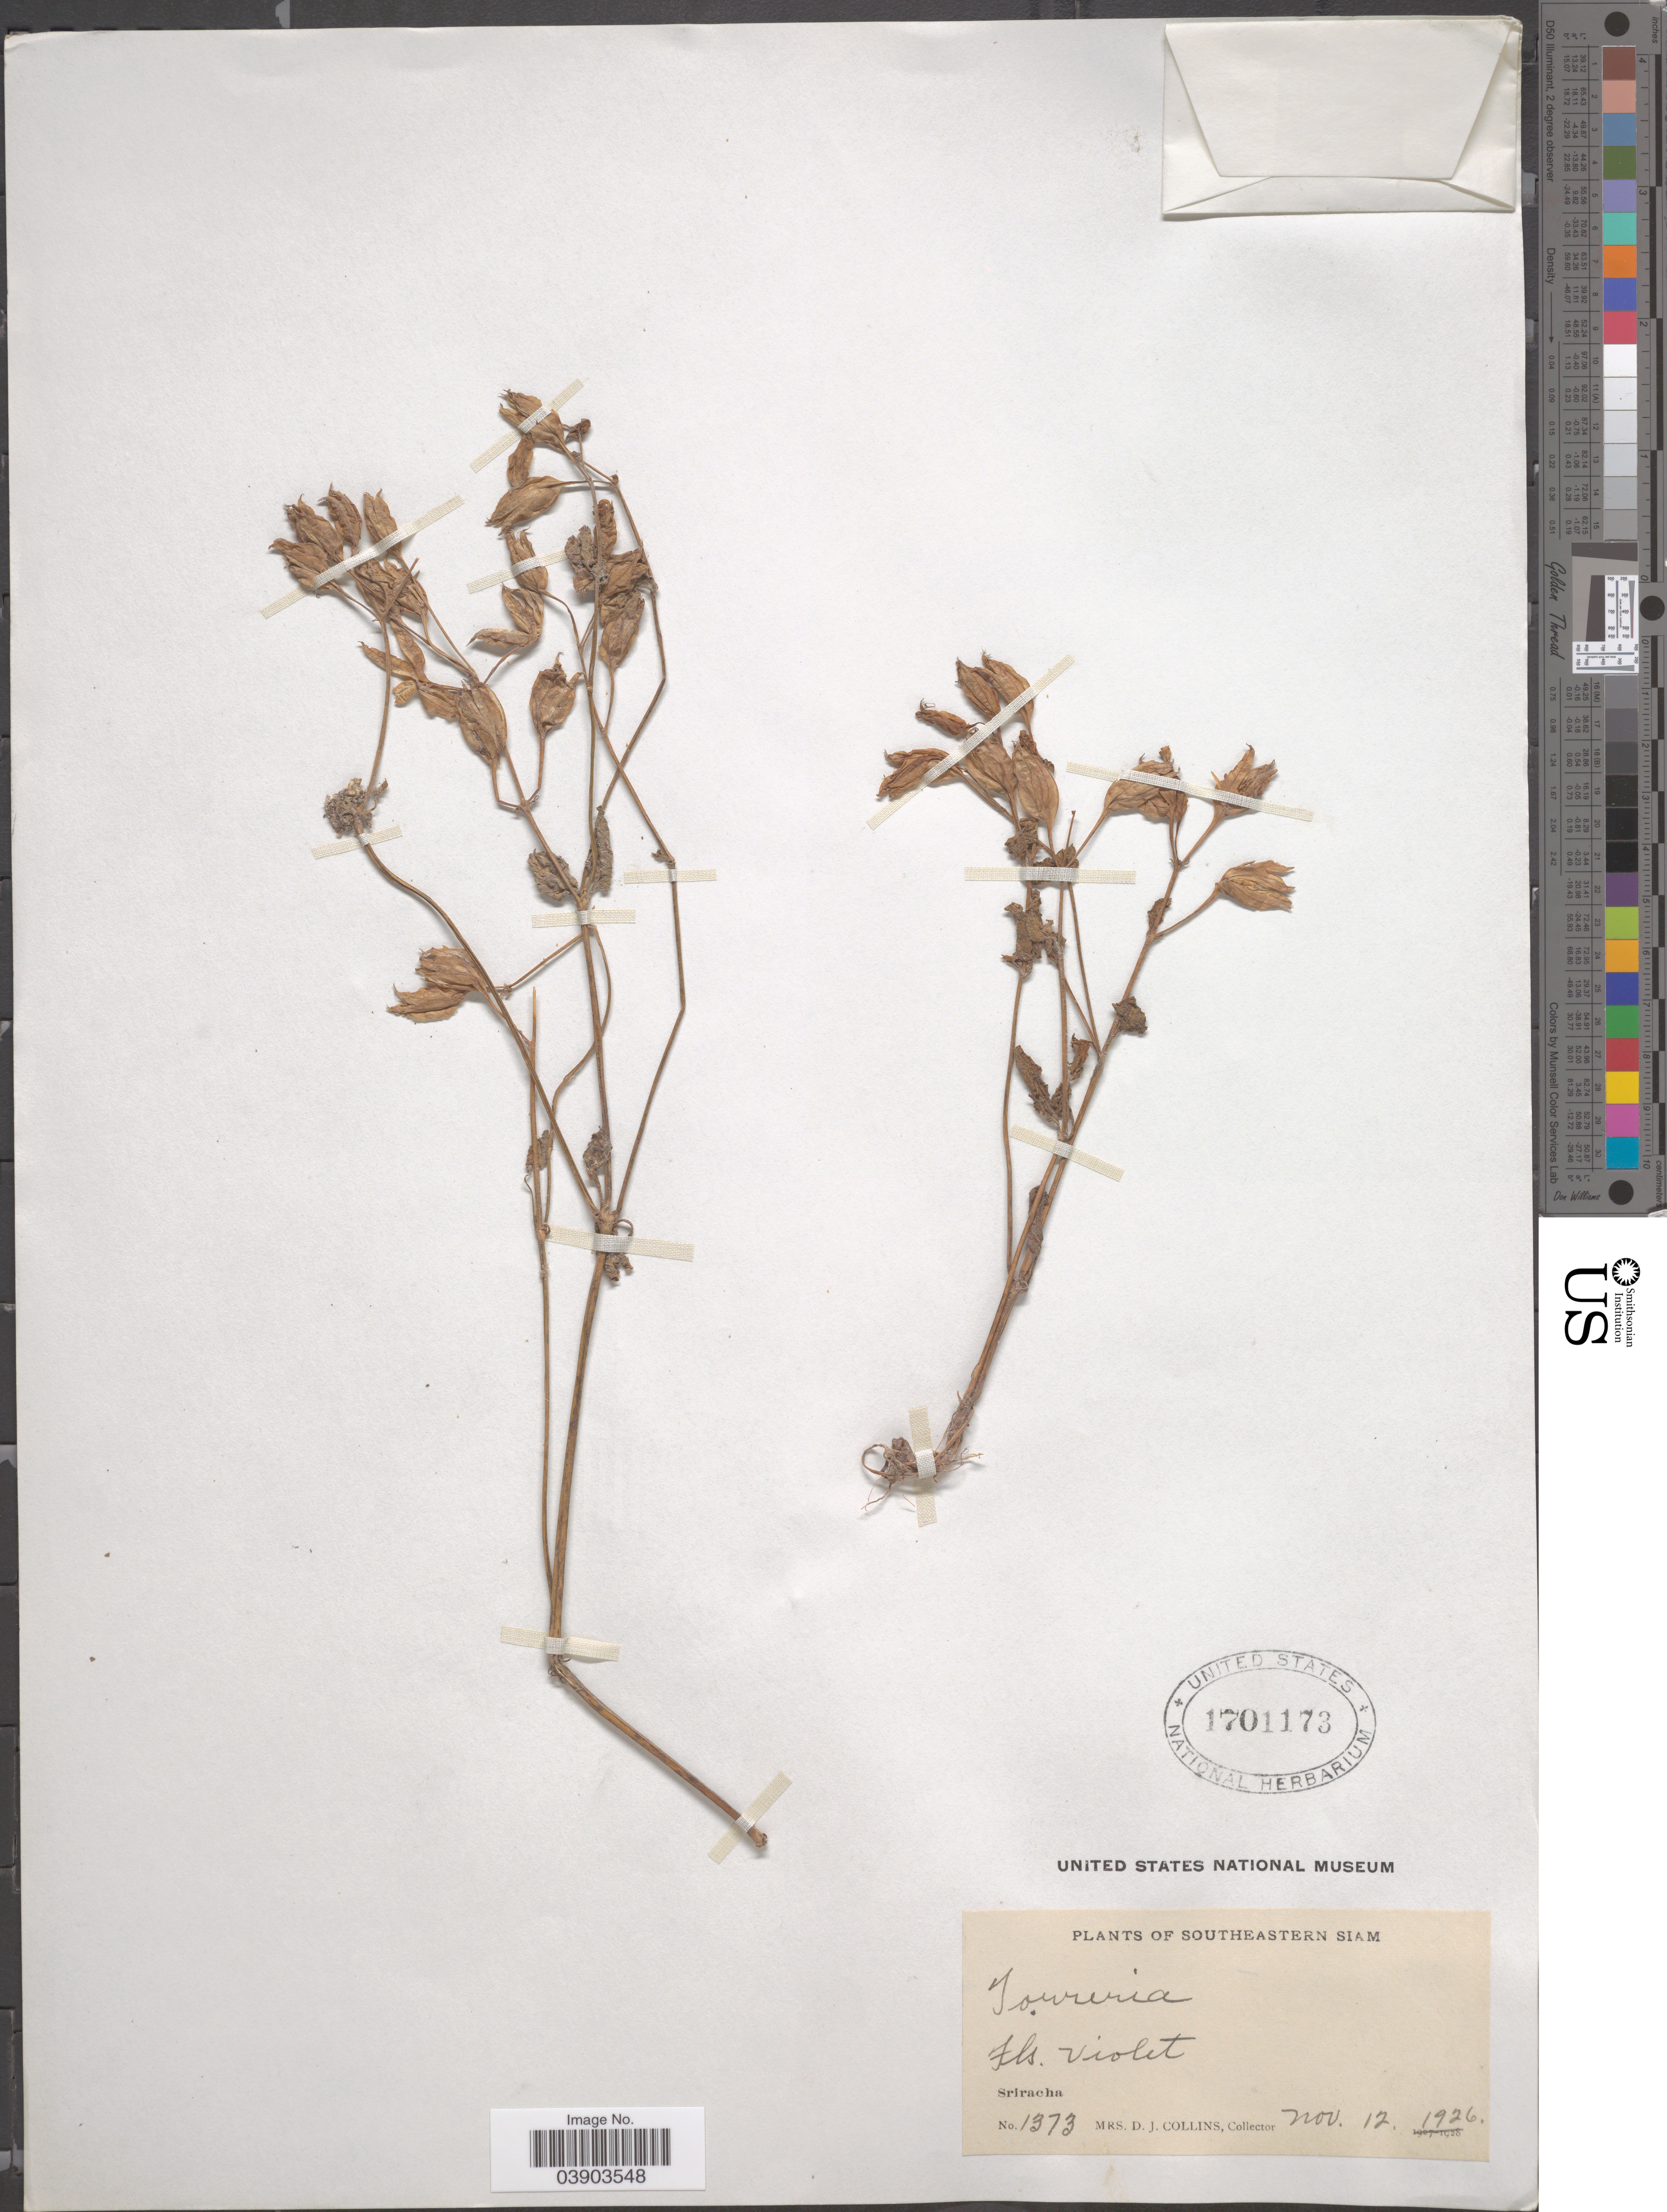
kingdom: Plantae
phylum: Tracheophyta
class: Magnoliopsida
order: Lamiales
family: Linderniaceae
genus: Torenia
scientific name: Torenia sp.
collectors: Mrs. D. J. Collins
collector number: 1373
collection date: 1926-11-12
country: Thailand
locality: Southeastern Siam. Sriracha.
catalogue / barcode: US 1701173